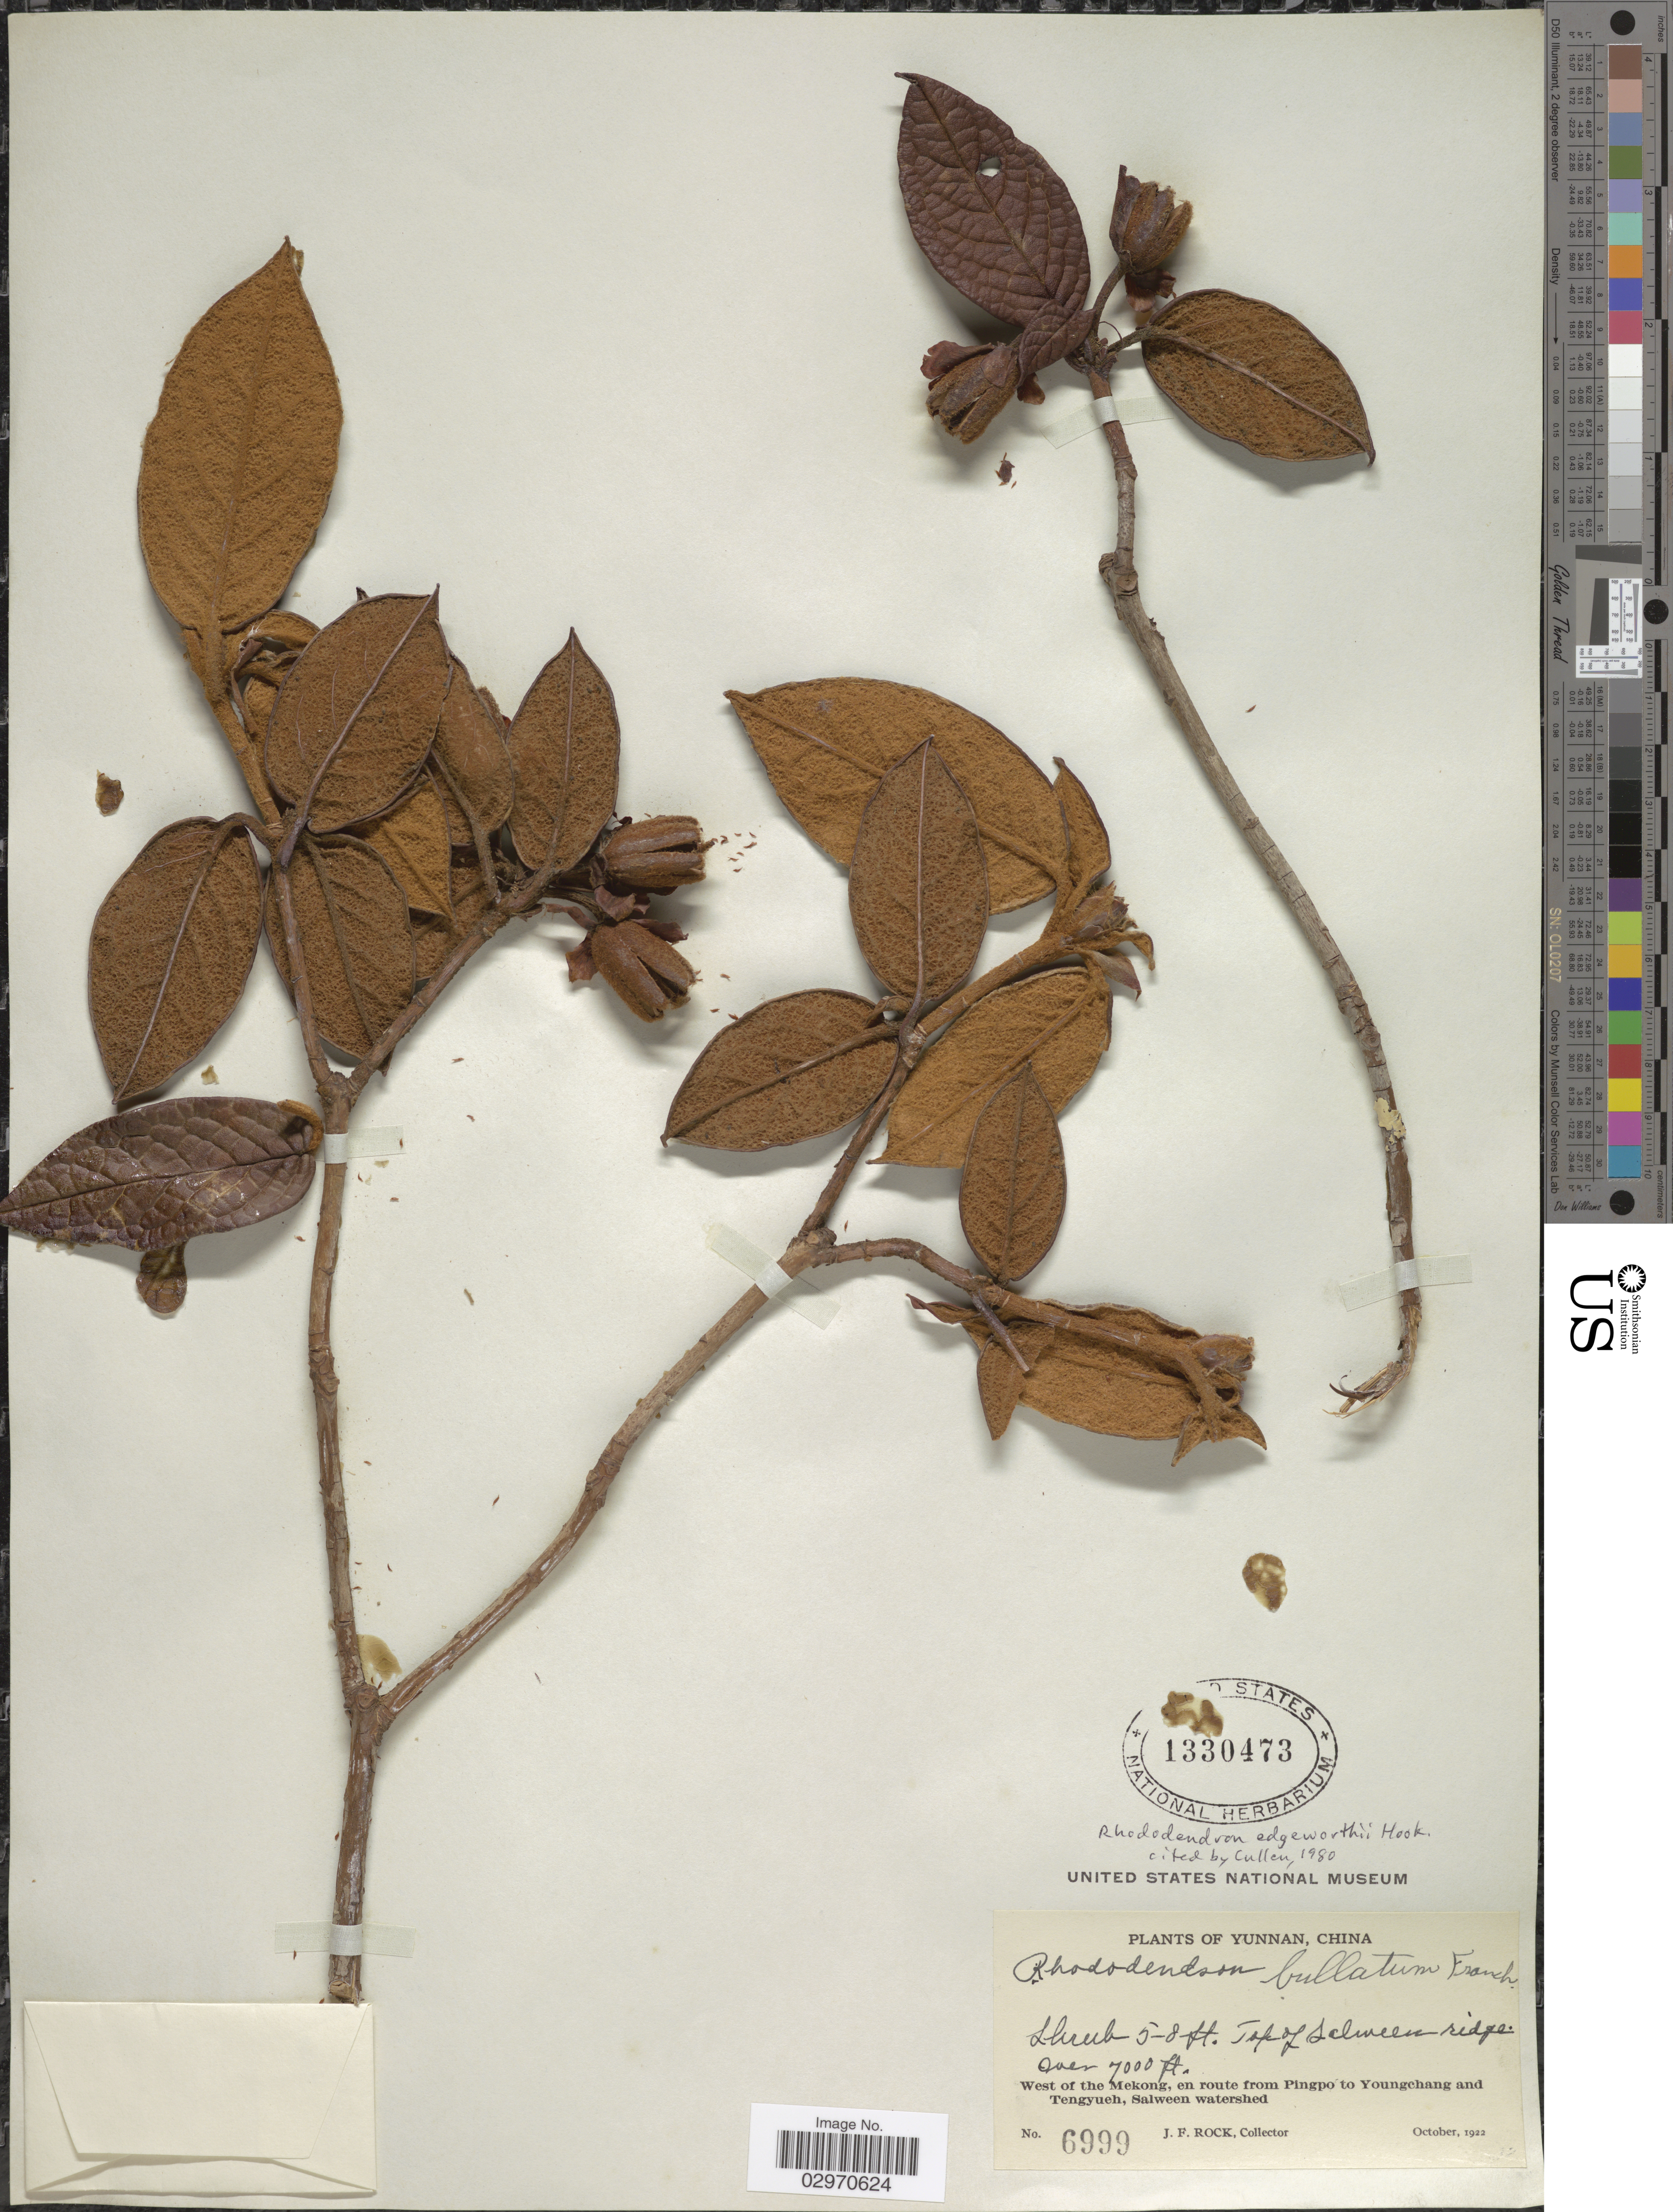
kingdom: Plantae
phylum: Tracheophyta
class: Magnoliopsida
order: Ericales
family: Ericaceae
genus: Rhododendron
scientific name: Rhododendron edgeworthii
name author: Hook.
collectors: J. Rock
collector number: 6999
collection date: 1922-10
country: China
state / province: Yunnan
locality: Salween ridge. West of the Mekong, en route from Pingpo to Youngchang and Tengyueh, Salween watershed.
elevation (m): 2134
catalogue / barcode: US 1330473